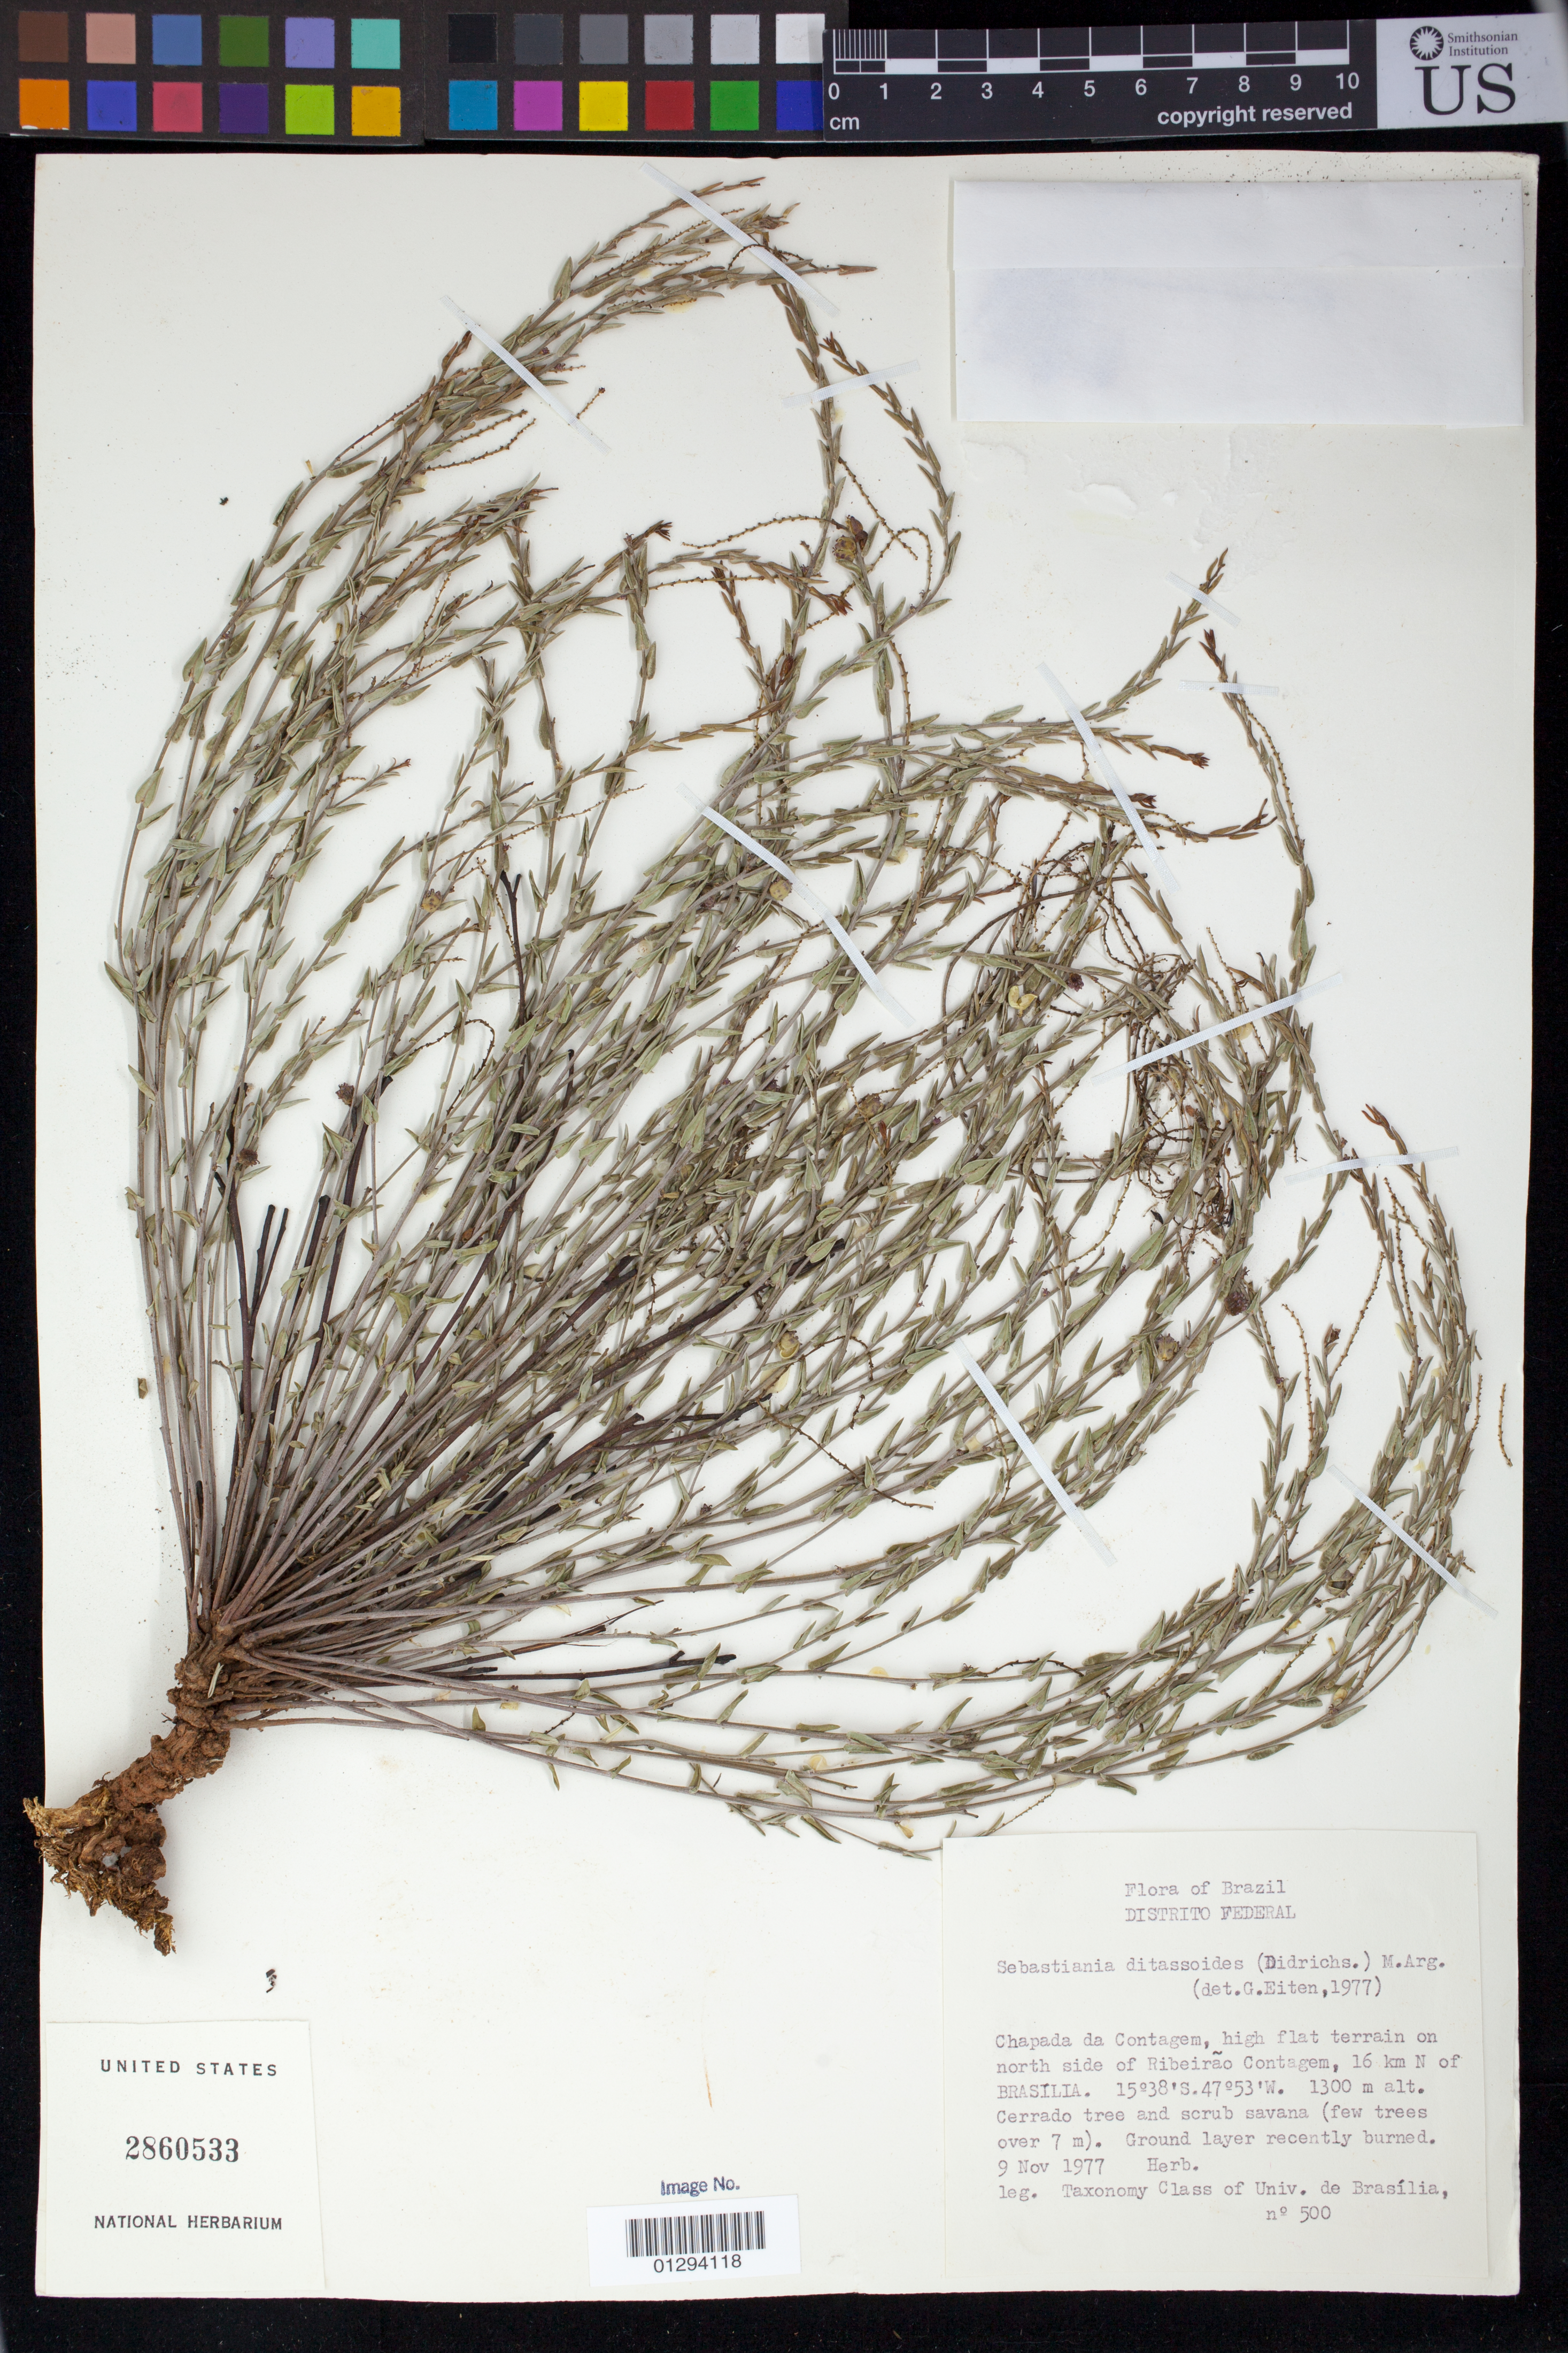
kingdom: Plantae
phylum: Tracheophyta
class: Magnoliopsida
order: Malpighiales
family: Euphorbiaceae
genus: Sebastiania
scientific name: Sebastiania ditassoides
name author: (Didr.) Müll. Arg.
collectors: Taxonomy Class of Univ. of Brasília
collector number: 500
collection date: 1977-11-09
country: Brazil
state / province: Distrito Federal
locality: Chapada da Contagem, north side of Ribeirao Contagem, 16 km N of Brasilia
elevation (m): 1300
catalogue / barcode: US 2860533